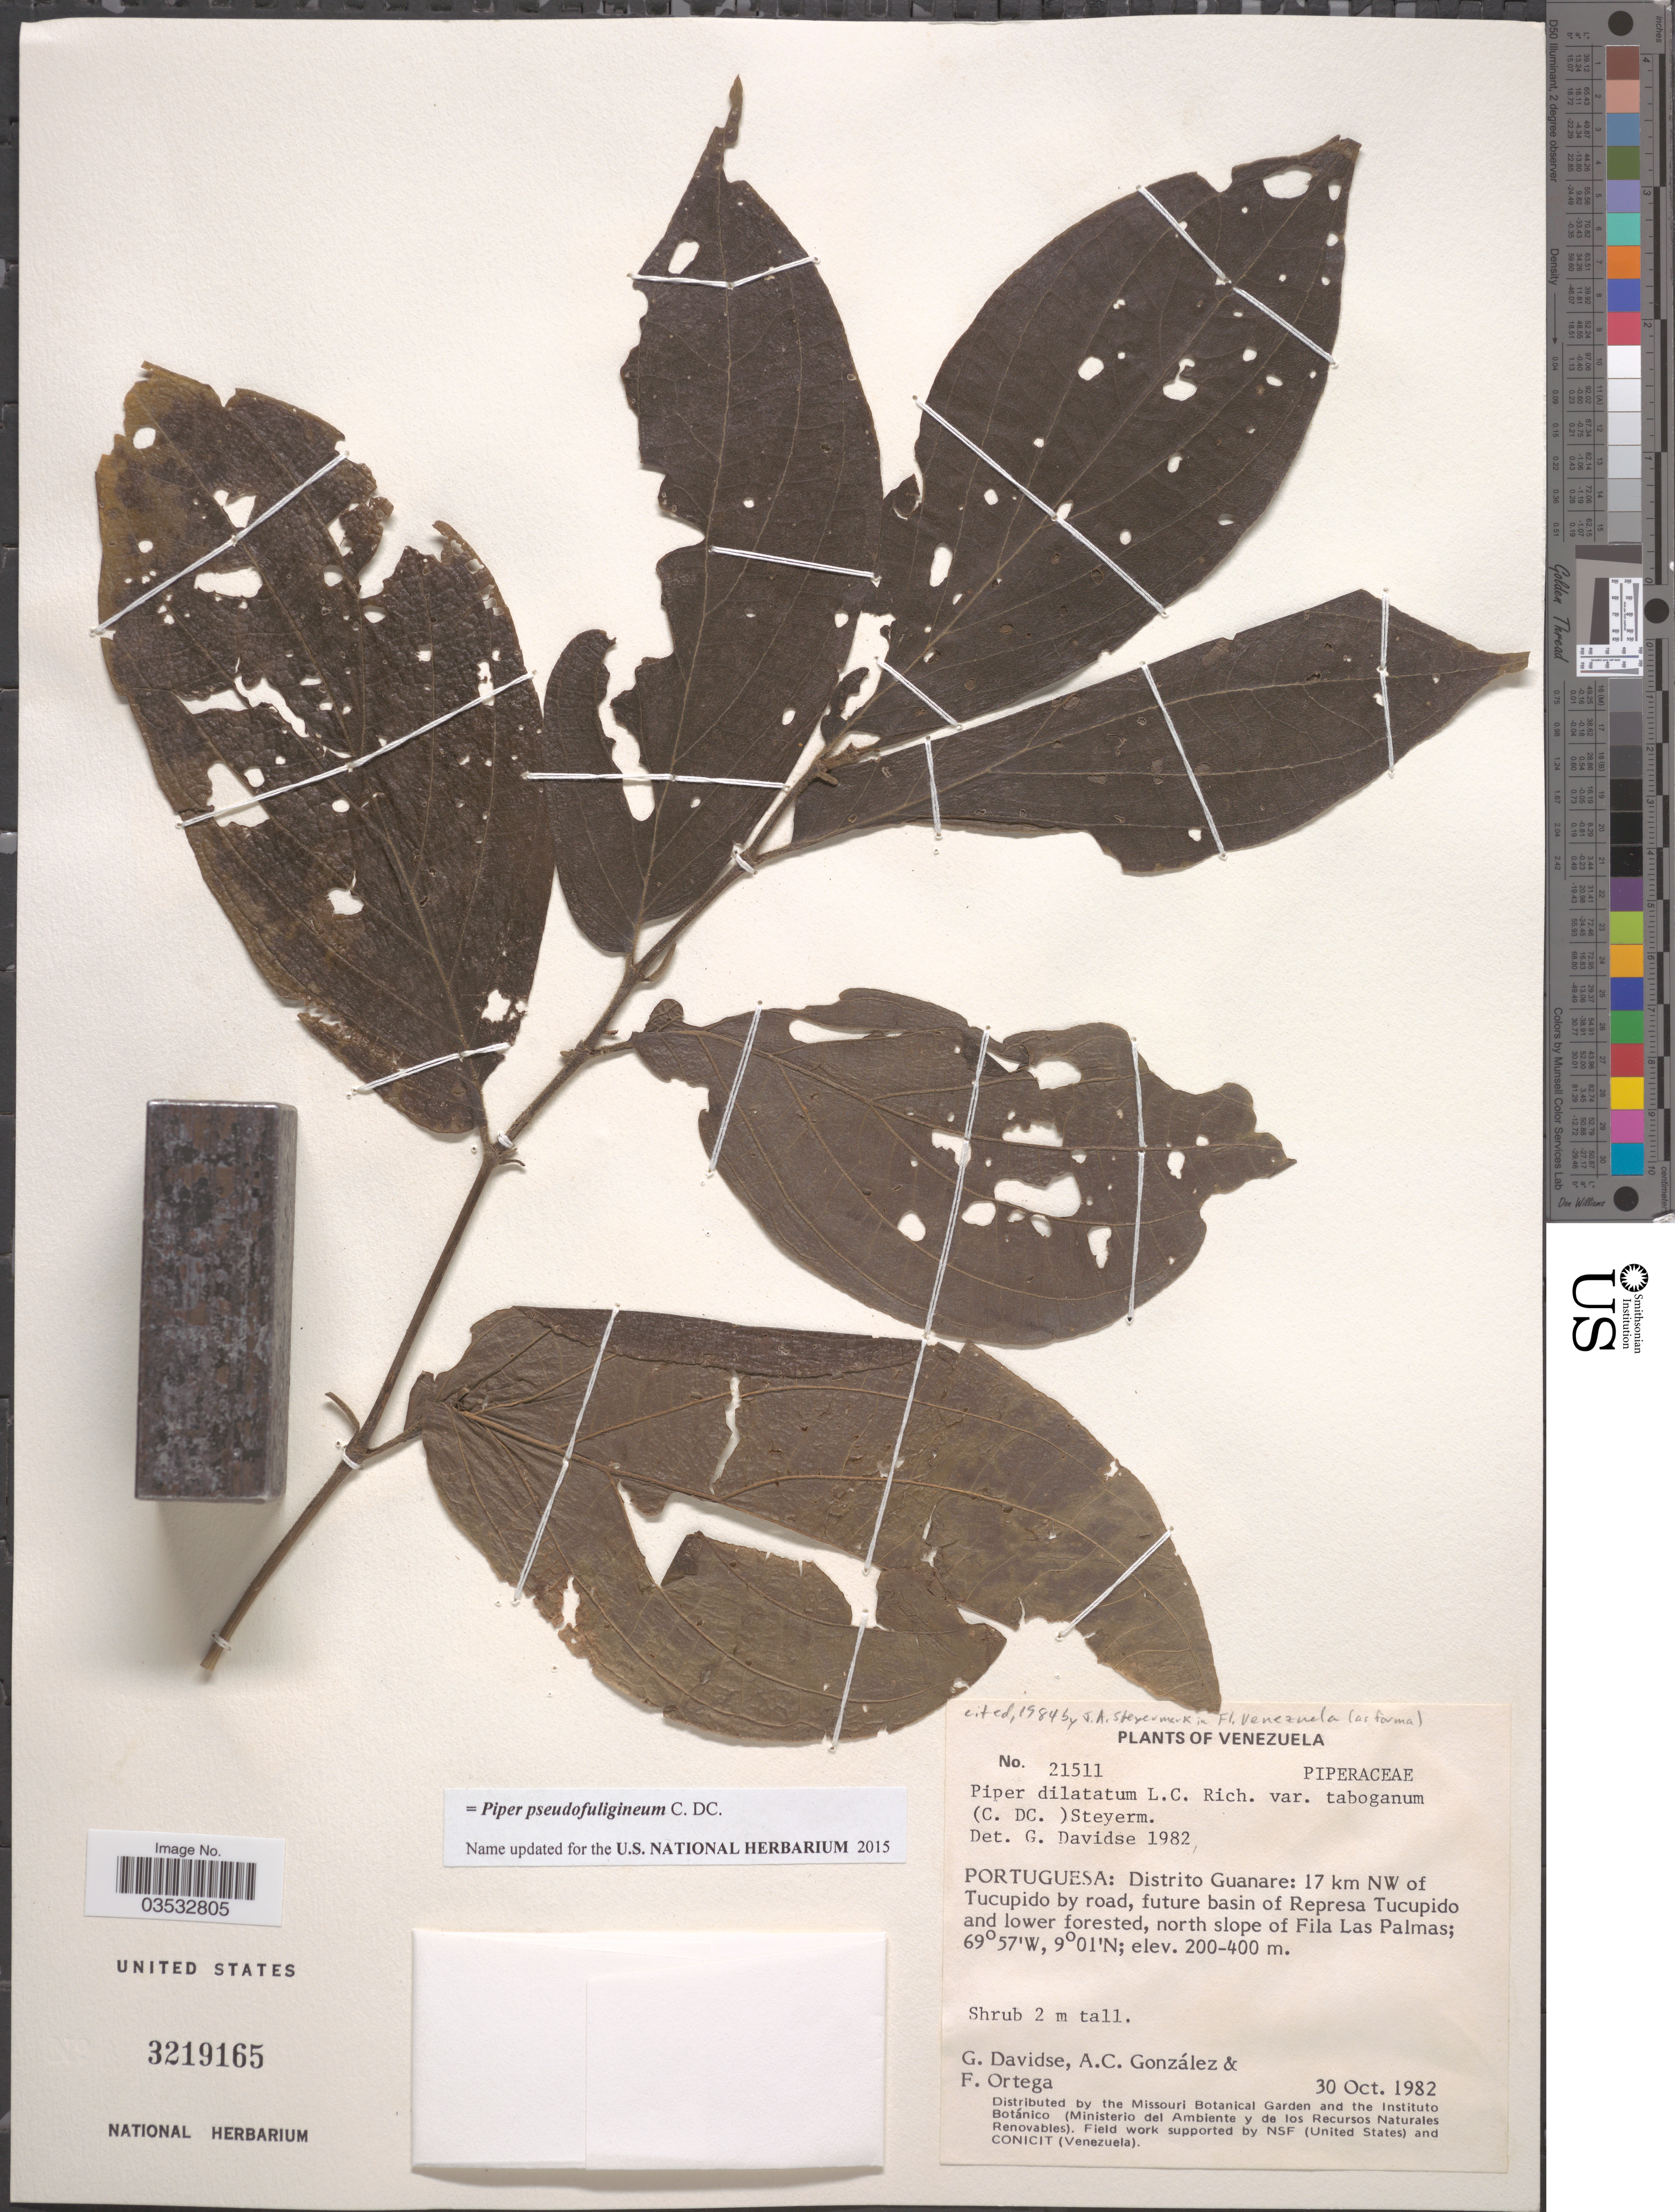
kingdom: Plantae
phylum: Tracheophyta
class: Magnoliopsida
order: Piperales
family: Piperaceae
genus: Piper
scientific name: Piper pseudofuligineum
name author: C. DC.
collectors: G. Davidse, A. C. González & F. J. Ortega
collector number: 21511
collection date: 1982-10-30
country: Venezuela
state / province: Portuguesa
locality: Distrito Guanare: 17 km NW of Tucupido by road, future basin of Represa Tucupido and lower forested, north slope of Fila Las Palmas.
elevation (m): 200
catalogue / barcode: US 3219165